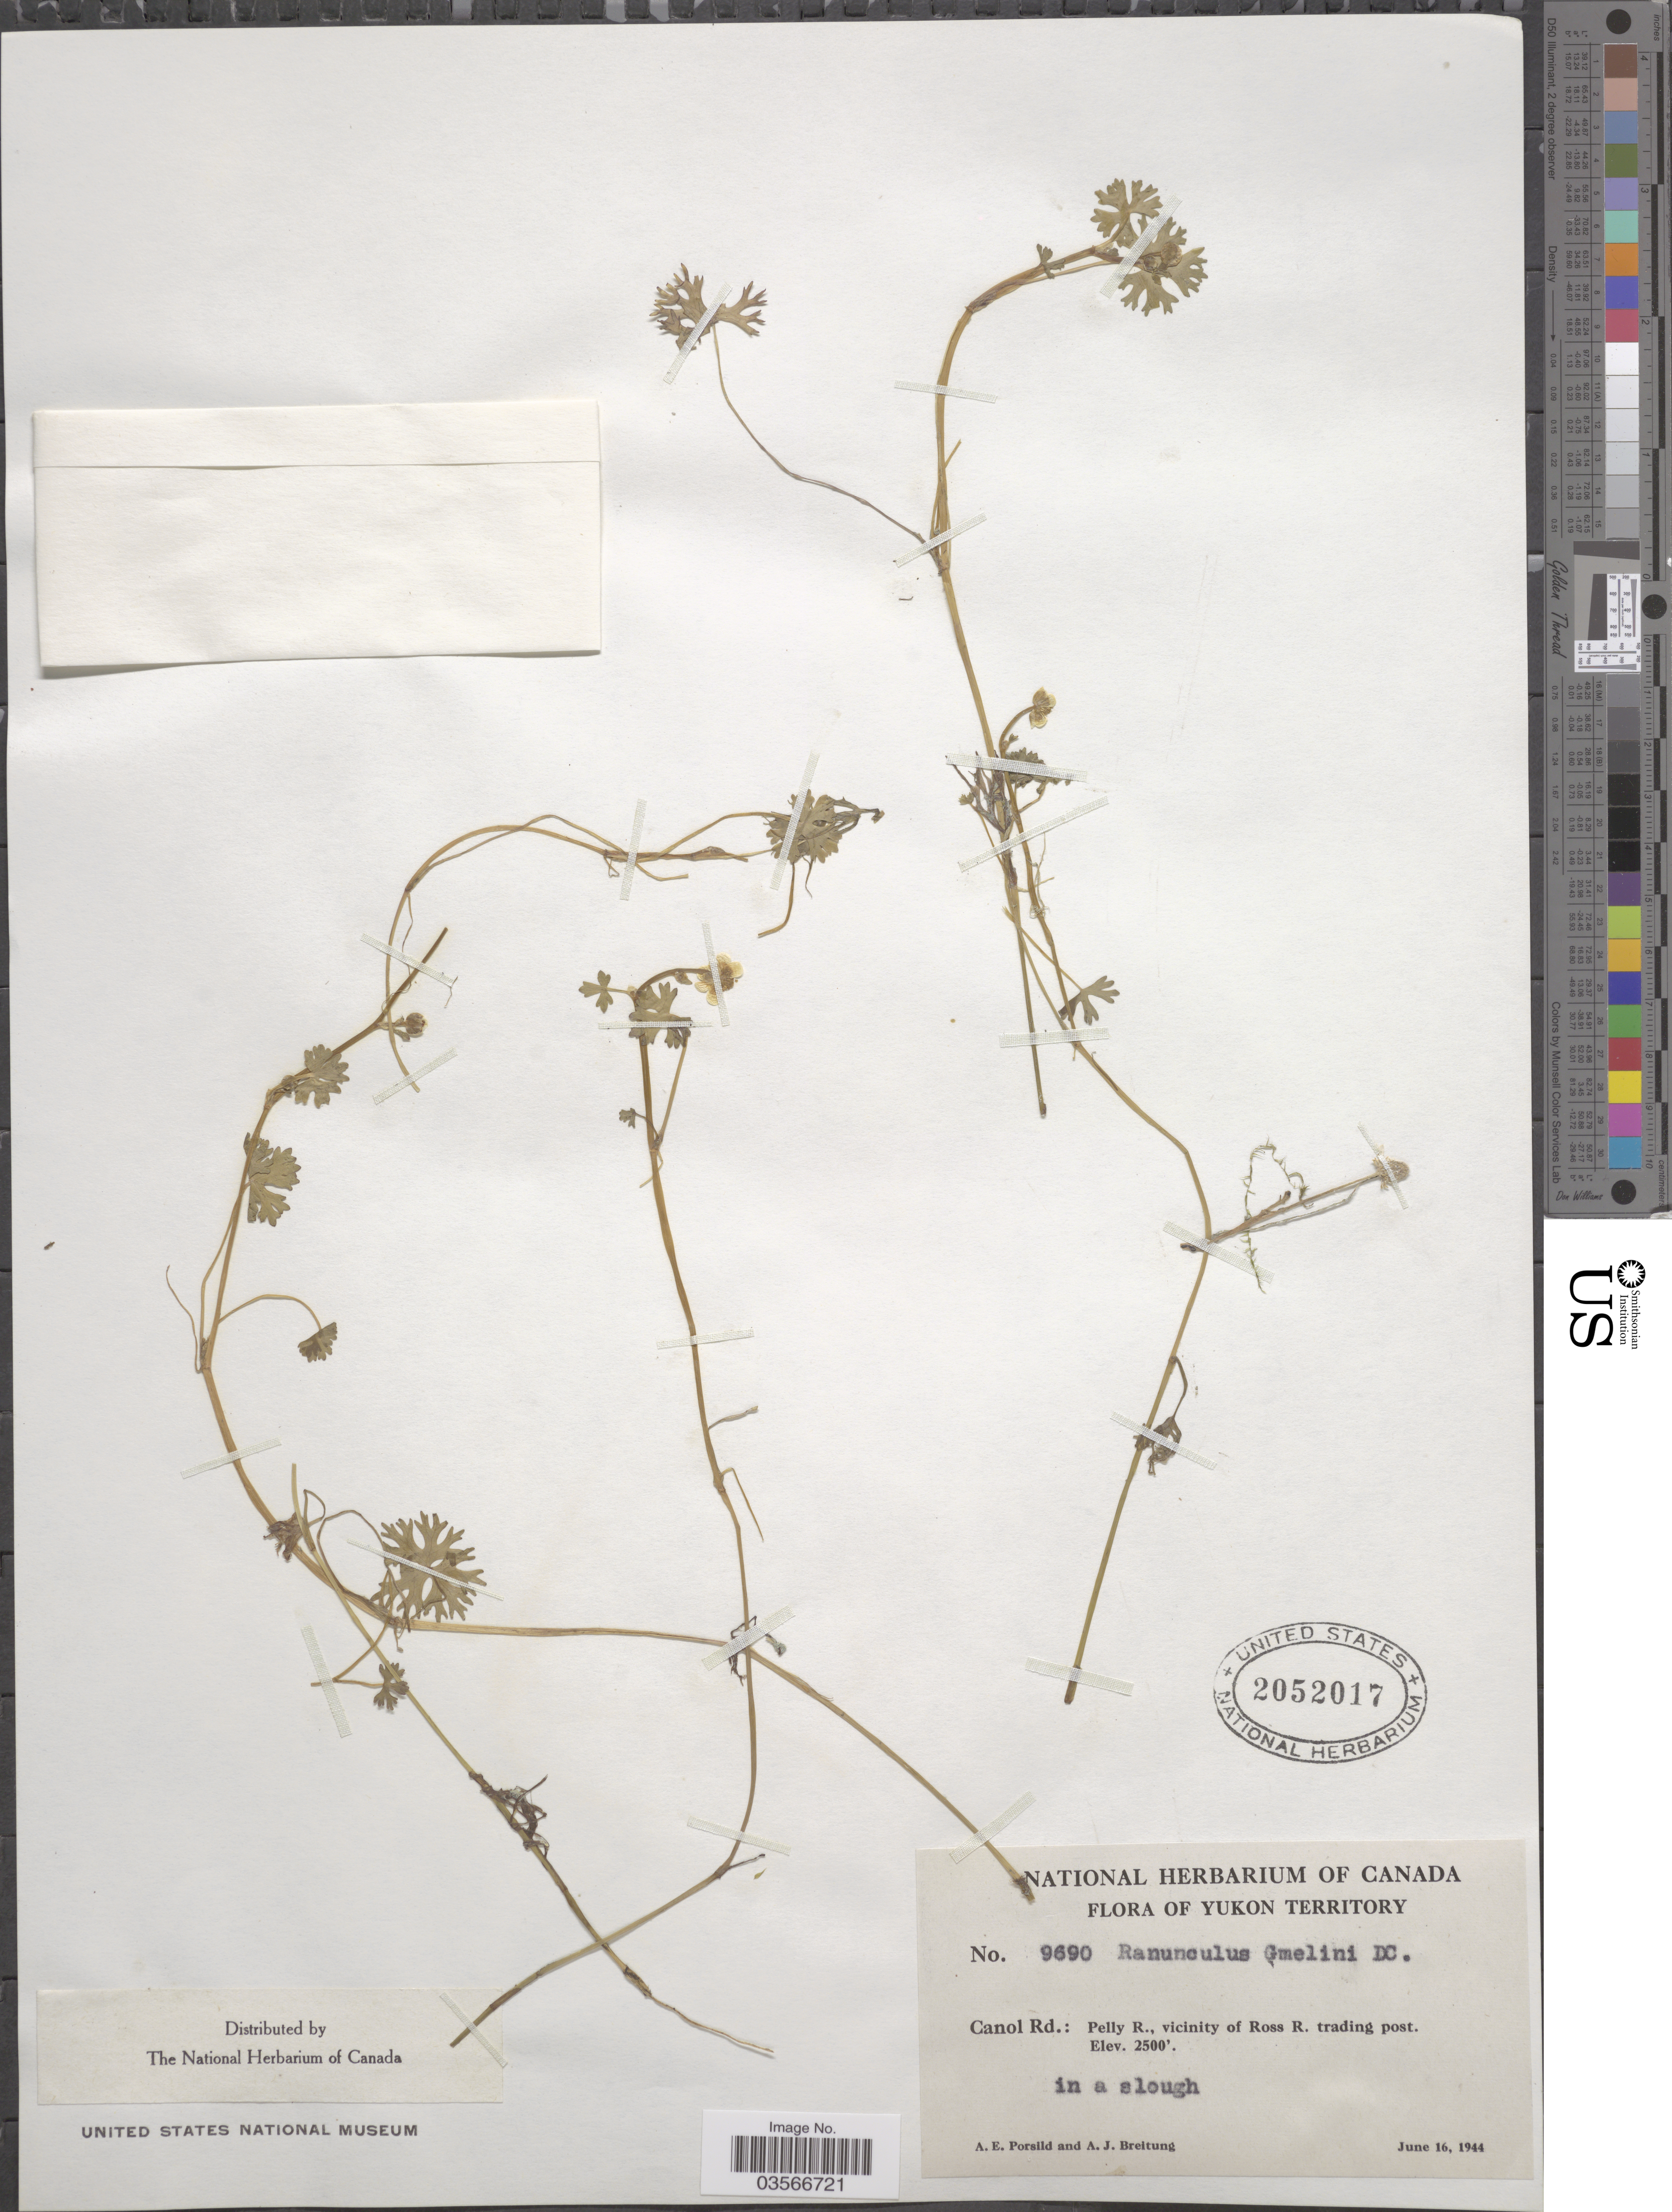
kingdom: Plantae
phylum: Tracheophyta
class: Magnoliopsida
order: Ranunculales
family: Ranunculaceae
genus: Ranunculus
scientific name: Ranunculus gmelinii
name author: DC.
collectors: A. E. Porsild & A. Breitung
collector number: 9690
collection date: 1944-06-16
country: Canada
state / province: Yukon Territory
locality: Canol Rd.: Pelly R., vicinity of Ross R. trading post.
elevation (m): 762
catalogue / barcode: US 2052017